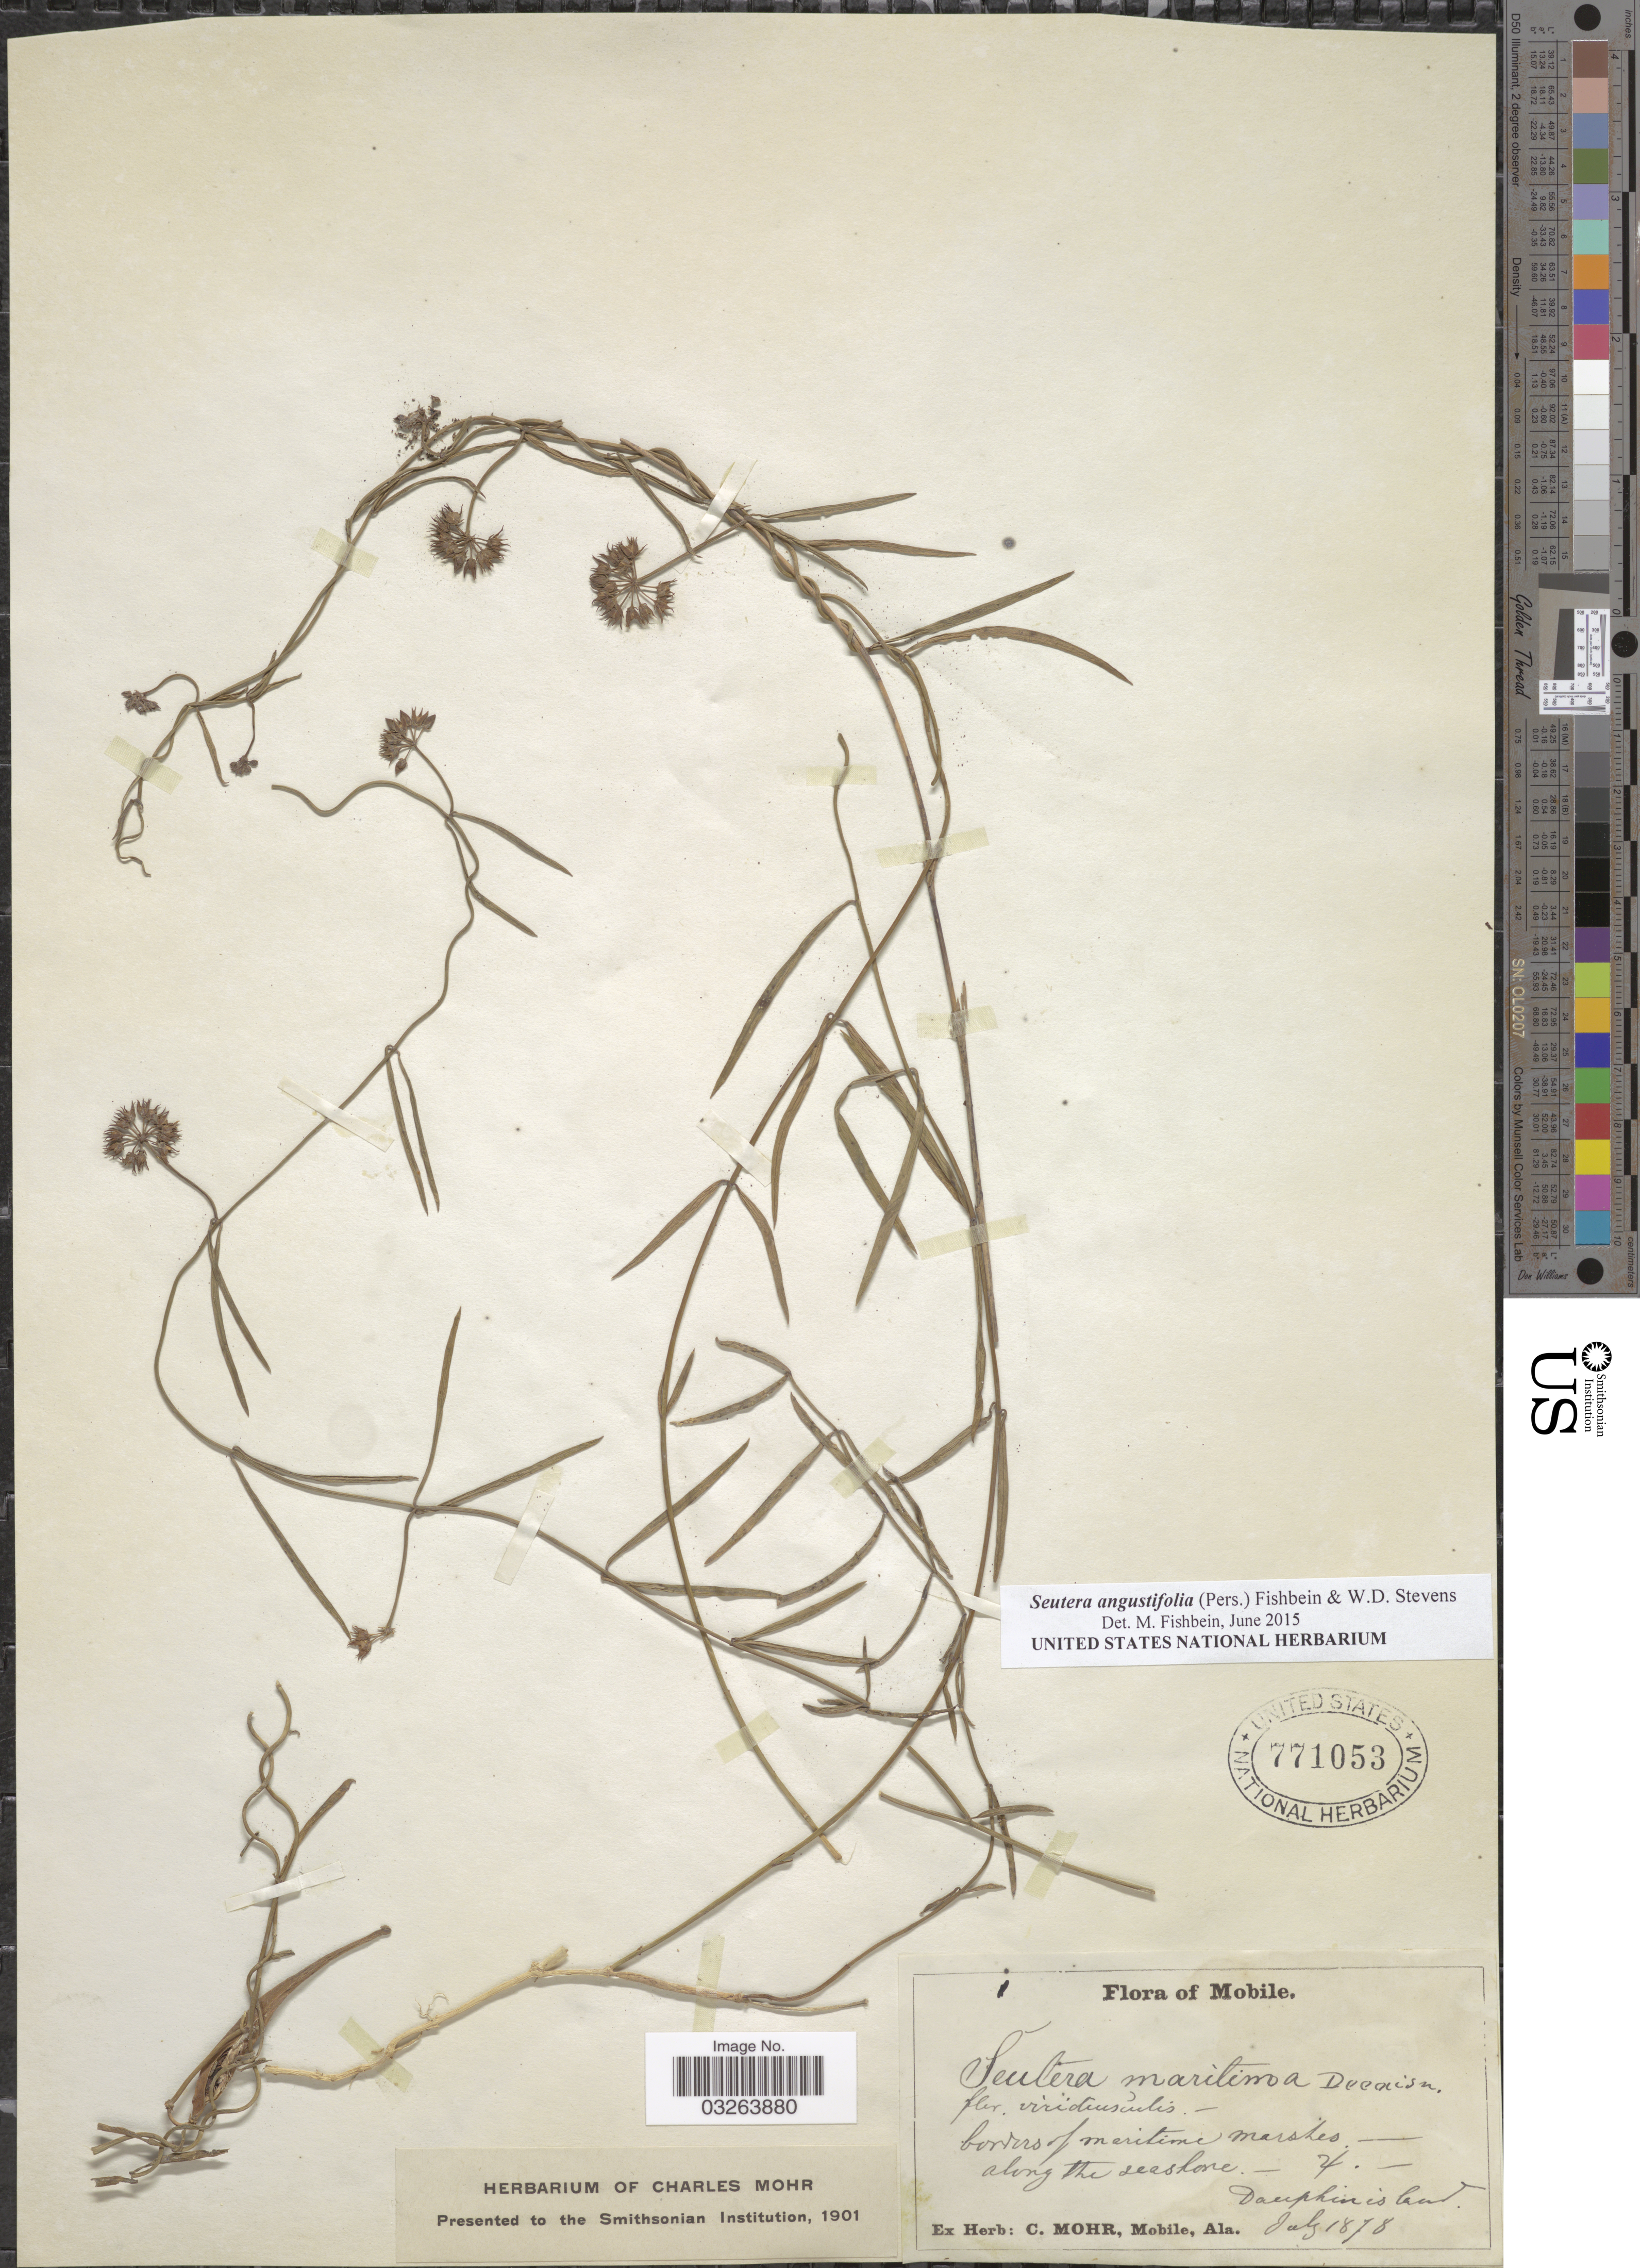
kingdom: Plantae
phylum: Tracheophyta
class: Magnoliopsida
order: Gentianales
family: Apocynaceae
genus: Seutera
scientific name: Seutera angustifolia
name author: Fishbein & W.D. Stevens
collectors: Mohr, C. T. (herbarium)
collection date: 1878-07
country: United States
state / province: Alabama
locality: Mobile. Dauphin island.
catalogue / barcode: US 771053